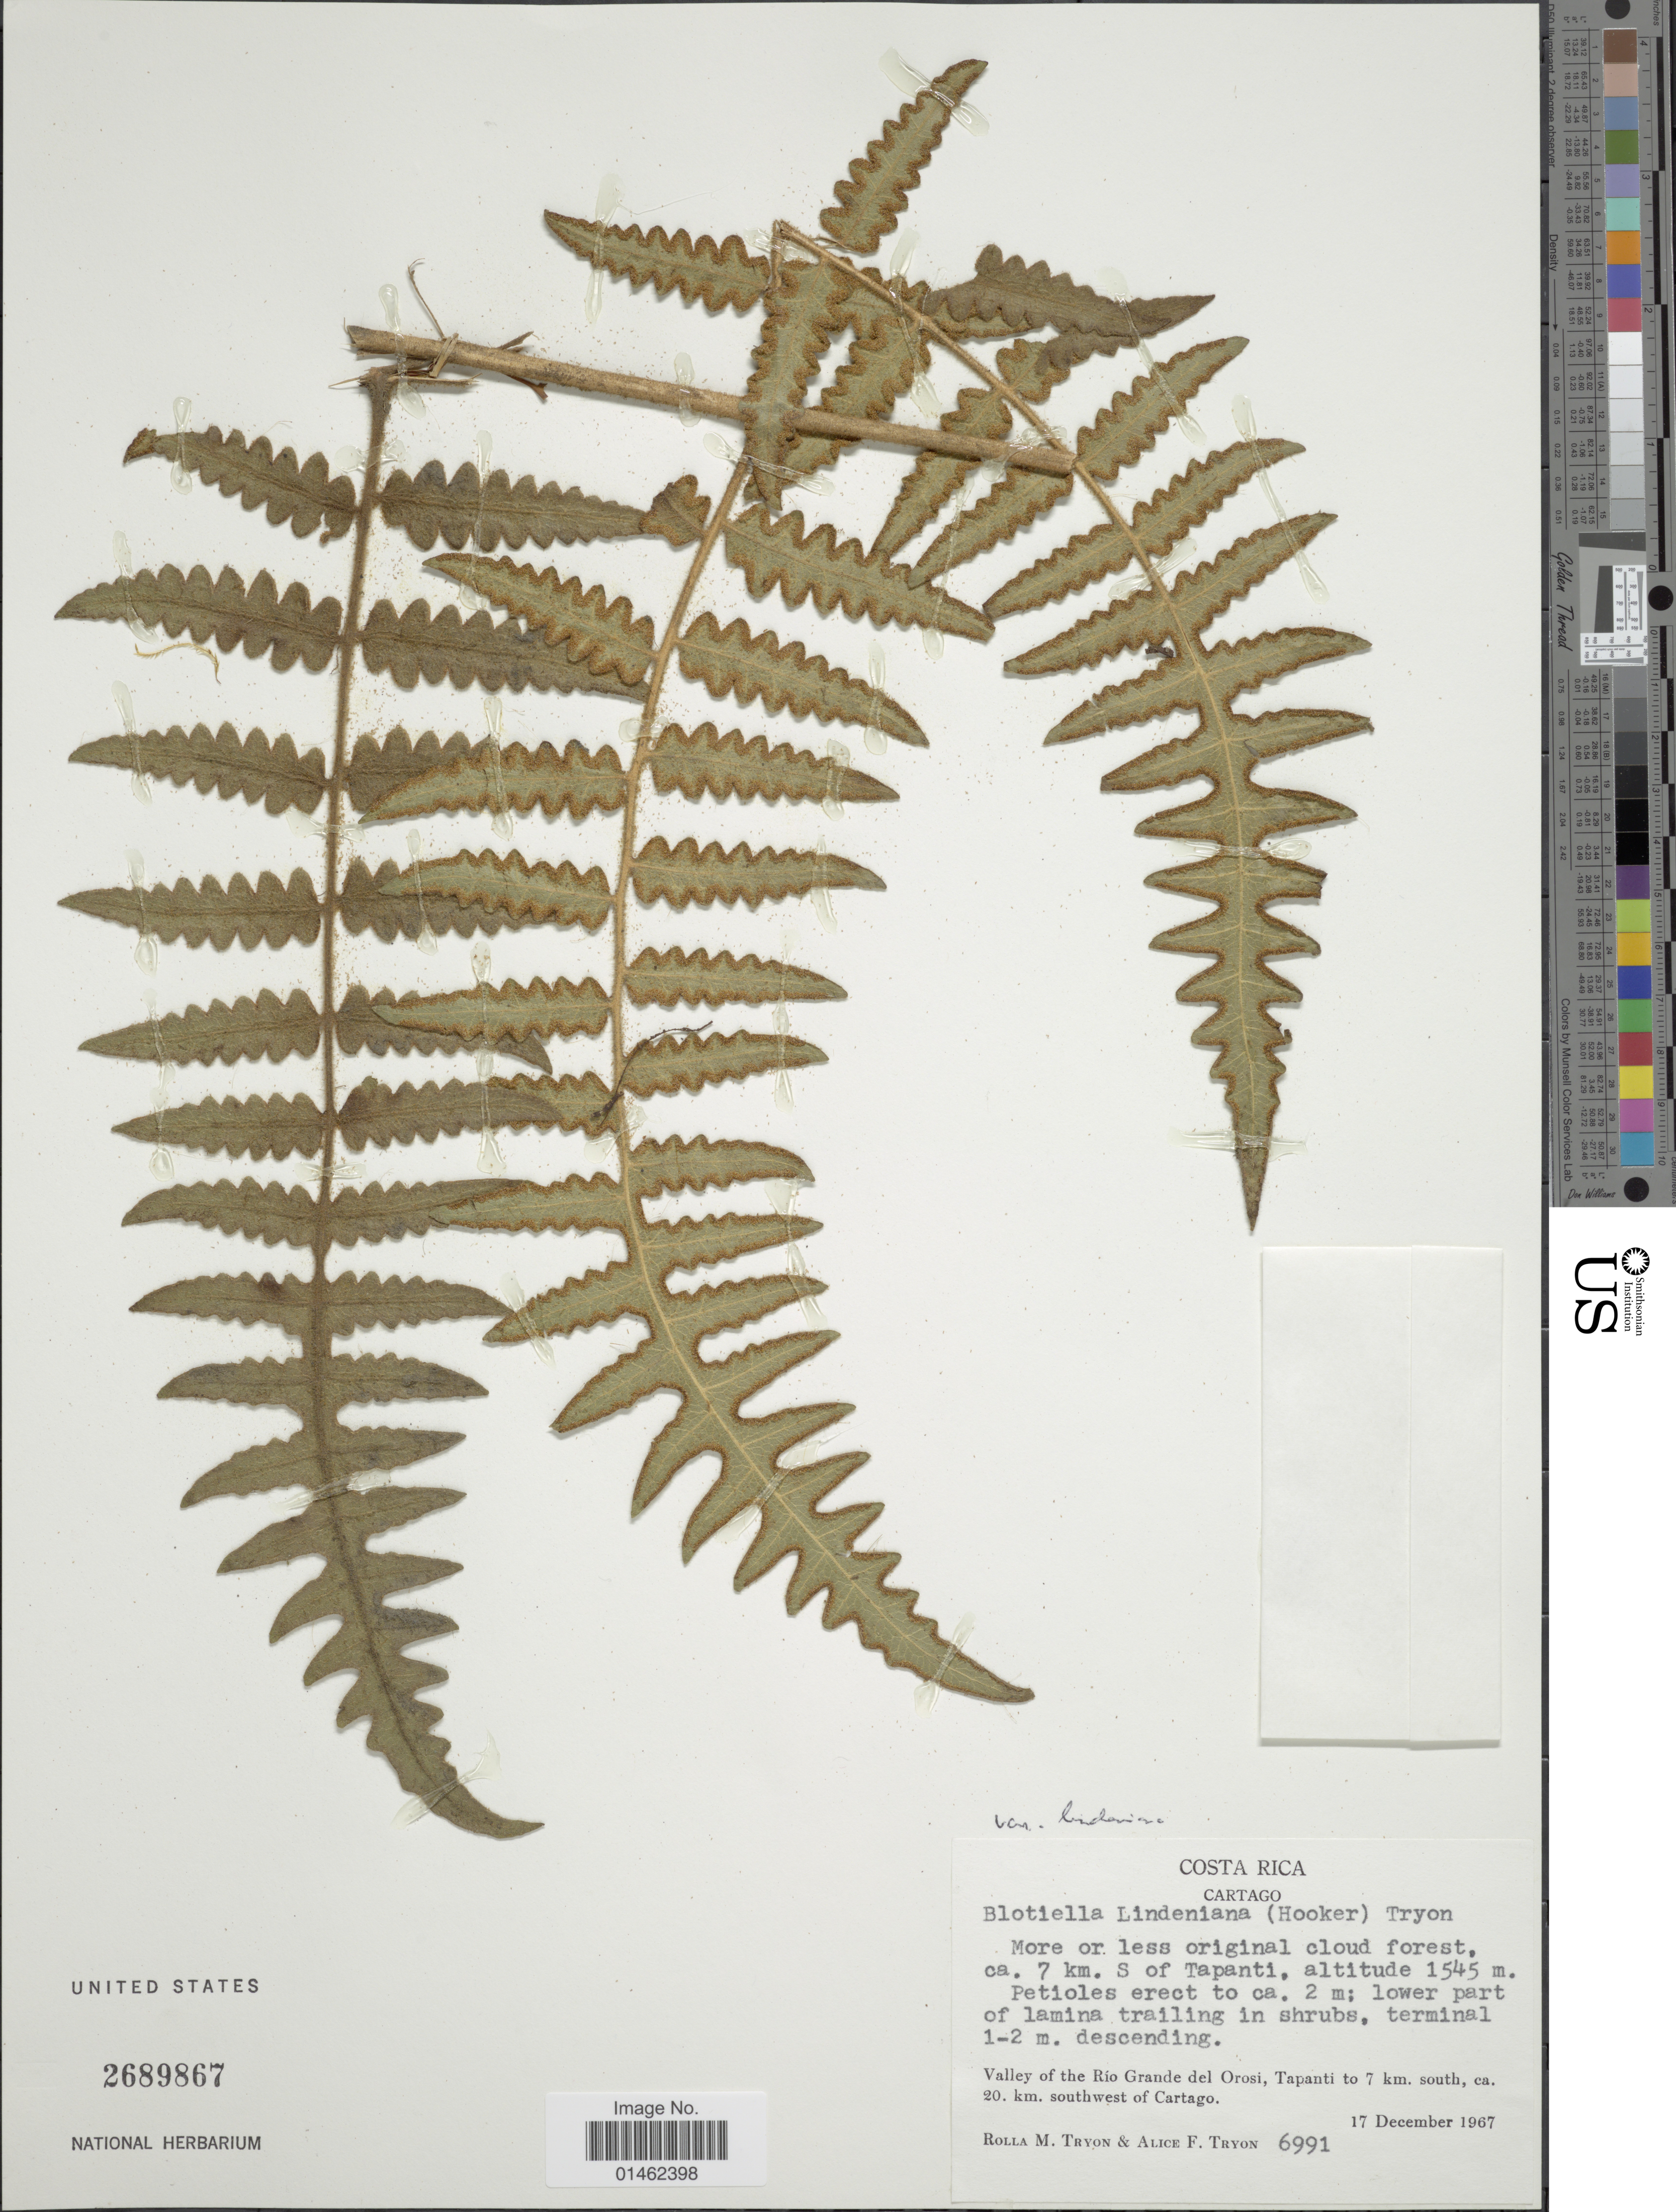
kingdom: Plantae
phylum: Tracheophyta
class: Polypodiopsida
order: Polypodiales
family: Dennstaedtiaceae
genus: Blotiella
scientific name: Blotiella lindeniana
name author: (Hook.) R.M. Tryon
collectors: R. M. Tryon & A. F. Tryon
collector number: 6991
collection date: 1967-12-17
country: Costa Rica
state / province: Cartago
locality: Ca. 7 km S of Tapanti, Valley of the Río Grande del Orosi, Tapanti to 7 km. south, ca. 20 km southwest of Cartago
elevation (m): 1545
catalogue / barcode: US 2689867